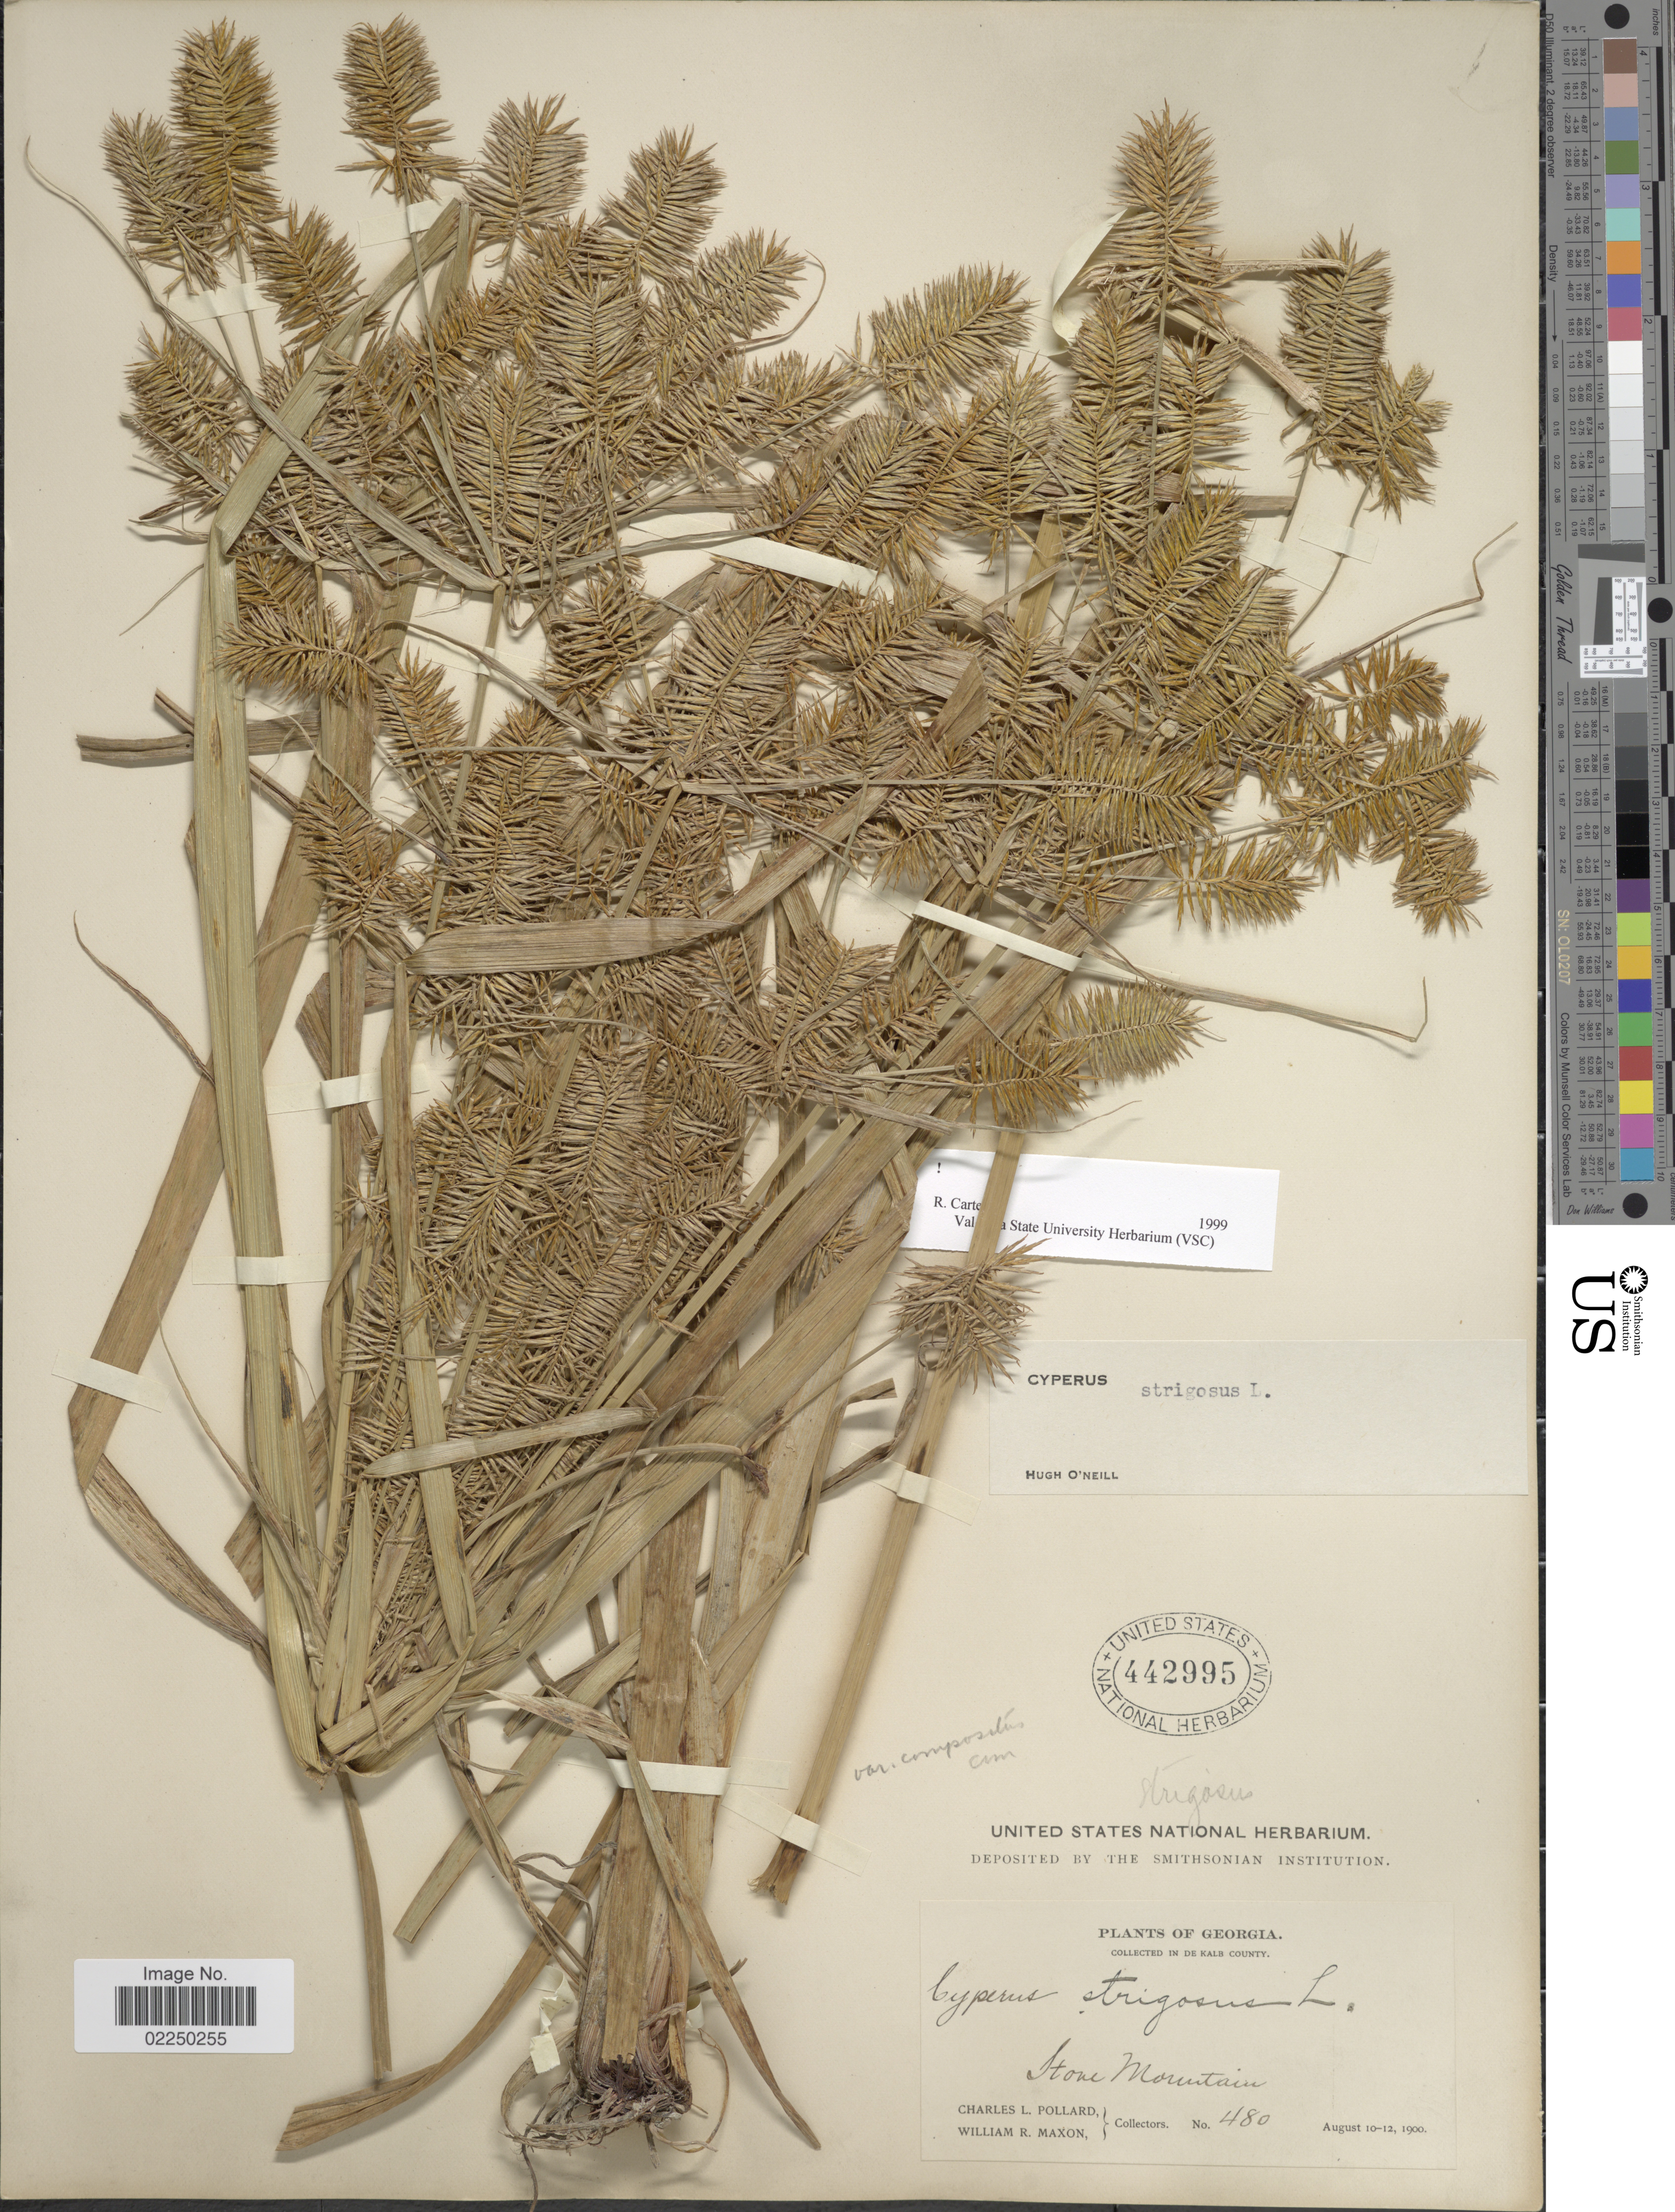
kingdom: Plantae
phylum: Tracheophyta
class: Liliopsida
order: Poales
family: Cyperaceae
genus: Cyperus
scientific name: Cyperus strigosus L.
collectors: C. L. Pollard & W. R. Maxon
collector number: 480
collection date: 1900-08-10/1900-08-12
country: United States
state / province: Georgia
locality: De Kalb County, Stone Mountain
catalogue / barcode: US 442995